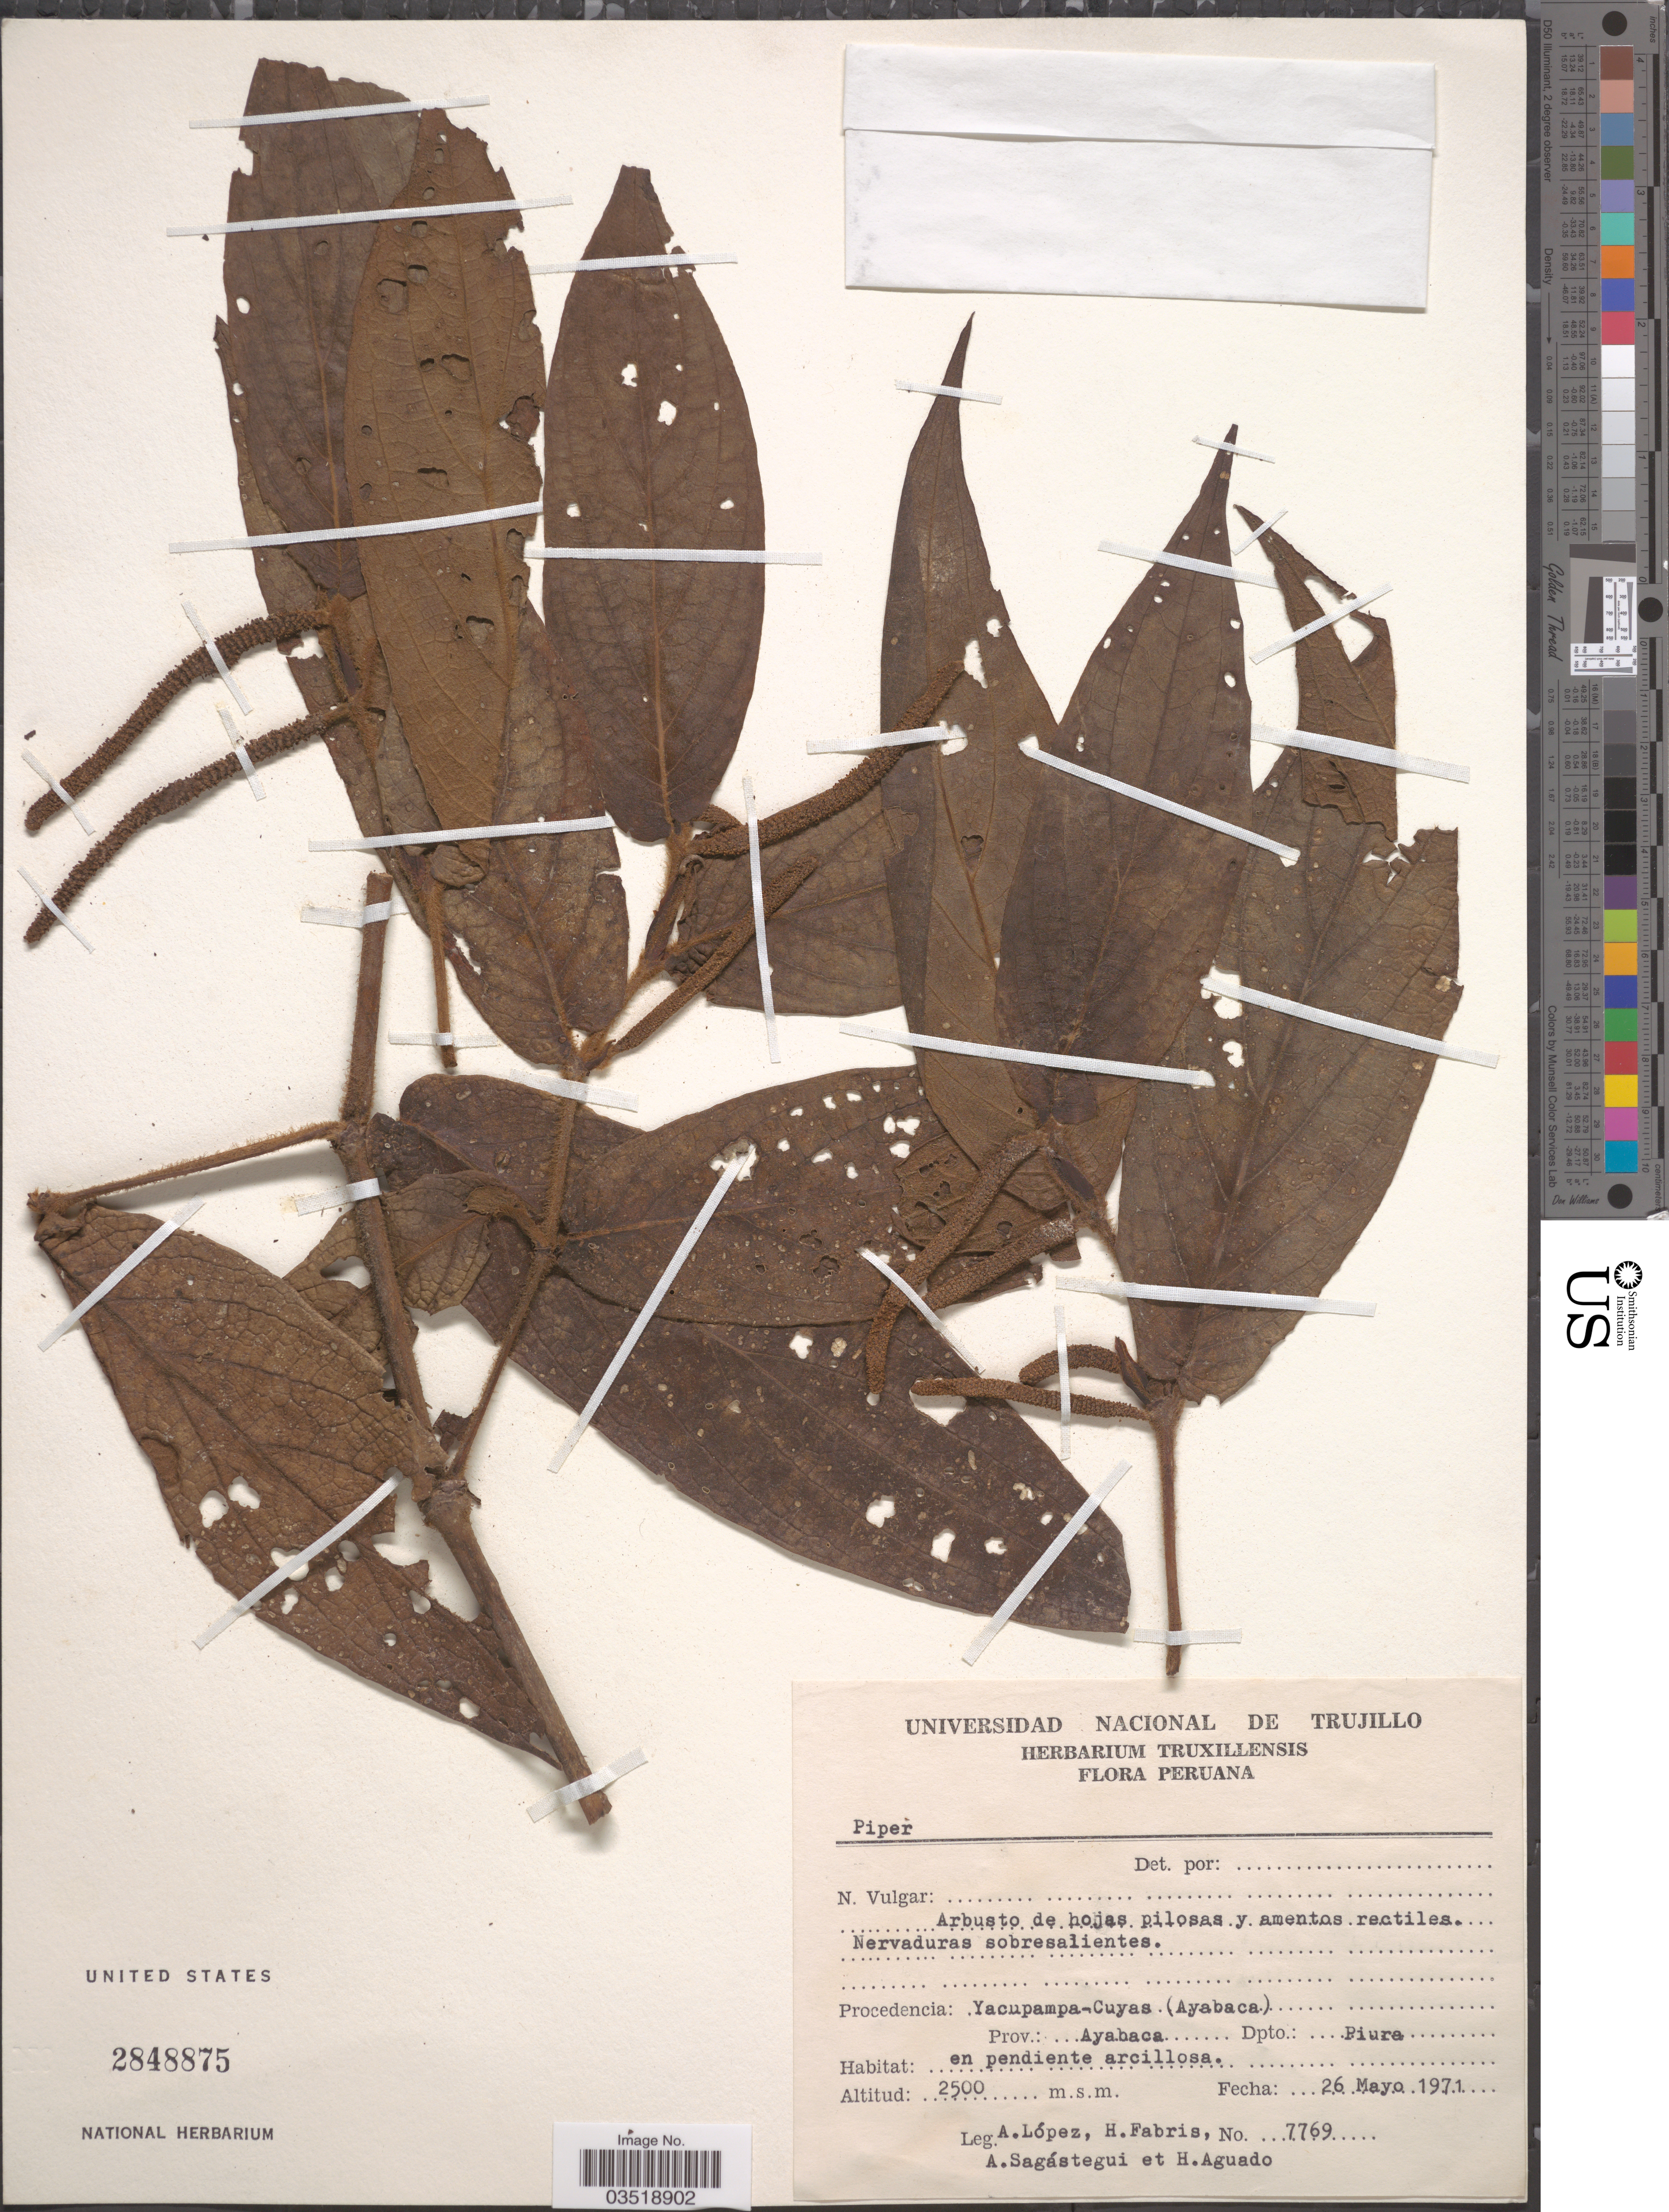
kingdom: Plantae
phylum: Tracheophyta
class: Magnoliopsida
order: Piperales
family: Piperaceae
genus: Piper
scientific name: Piper sp.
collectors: A. López, H. Fabris, A. Sagastegui & H. Aguado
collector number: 7769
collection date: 1971-05-26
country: Peru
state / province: Piura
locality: Yacupampa-Cuyas (Ayabaca). Prov.: Ayabaca. Dpto.: Piura.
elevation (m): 2500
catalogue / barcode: US 2848875